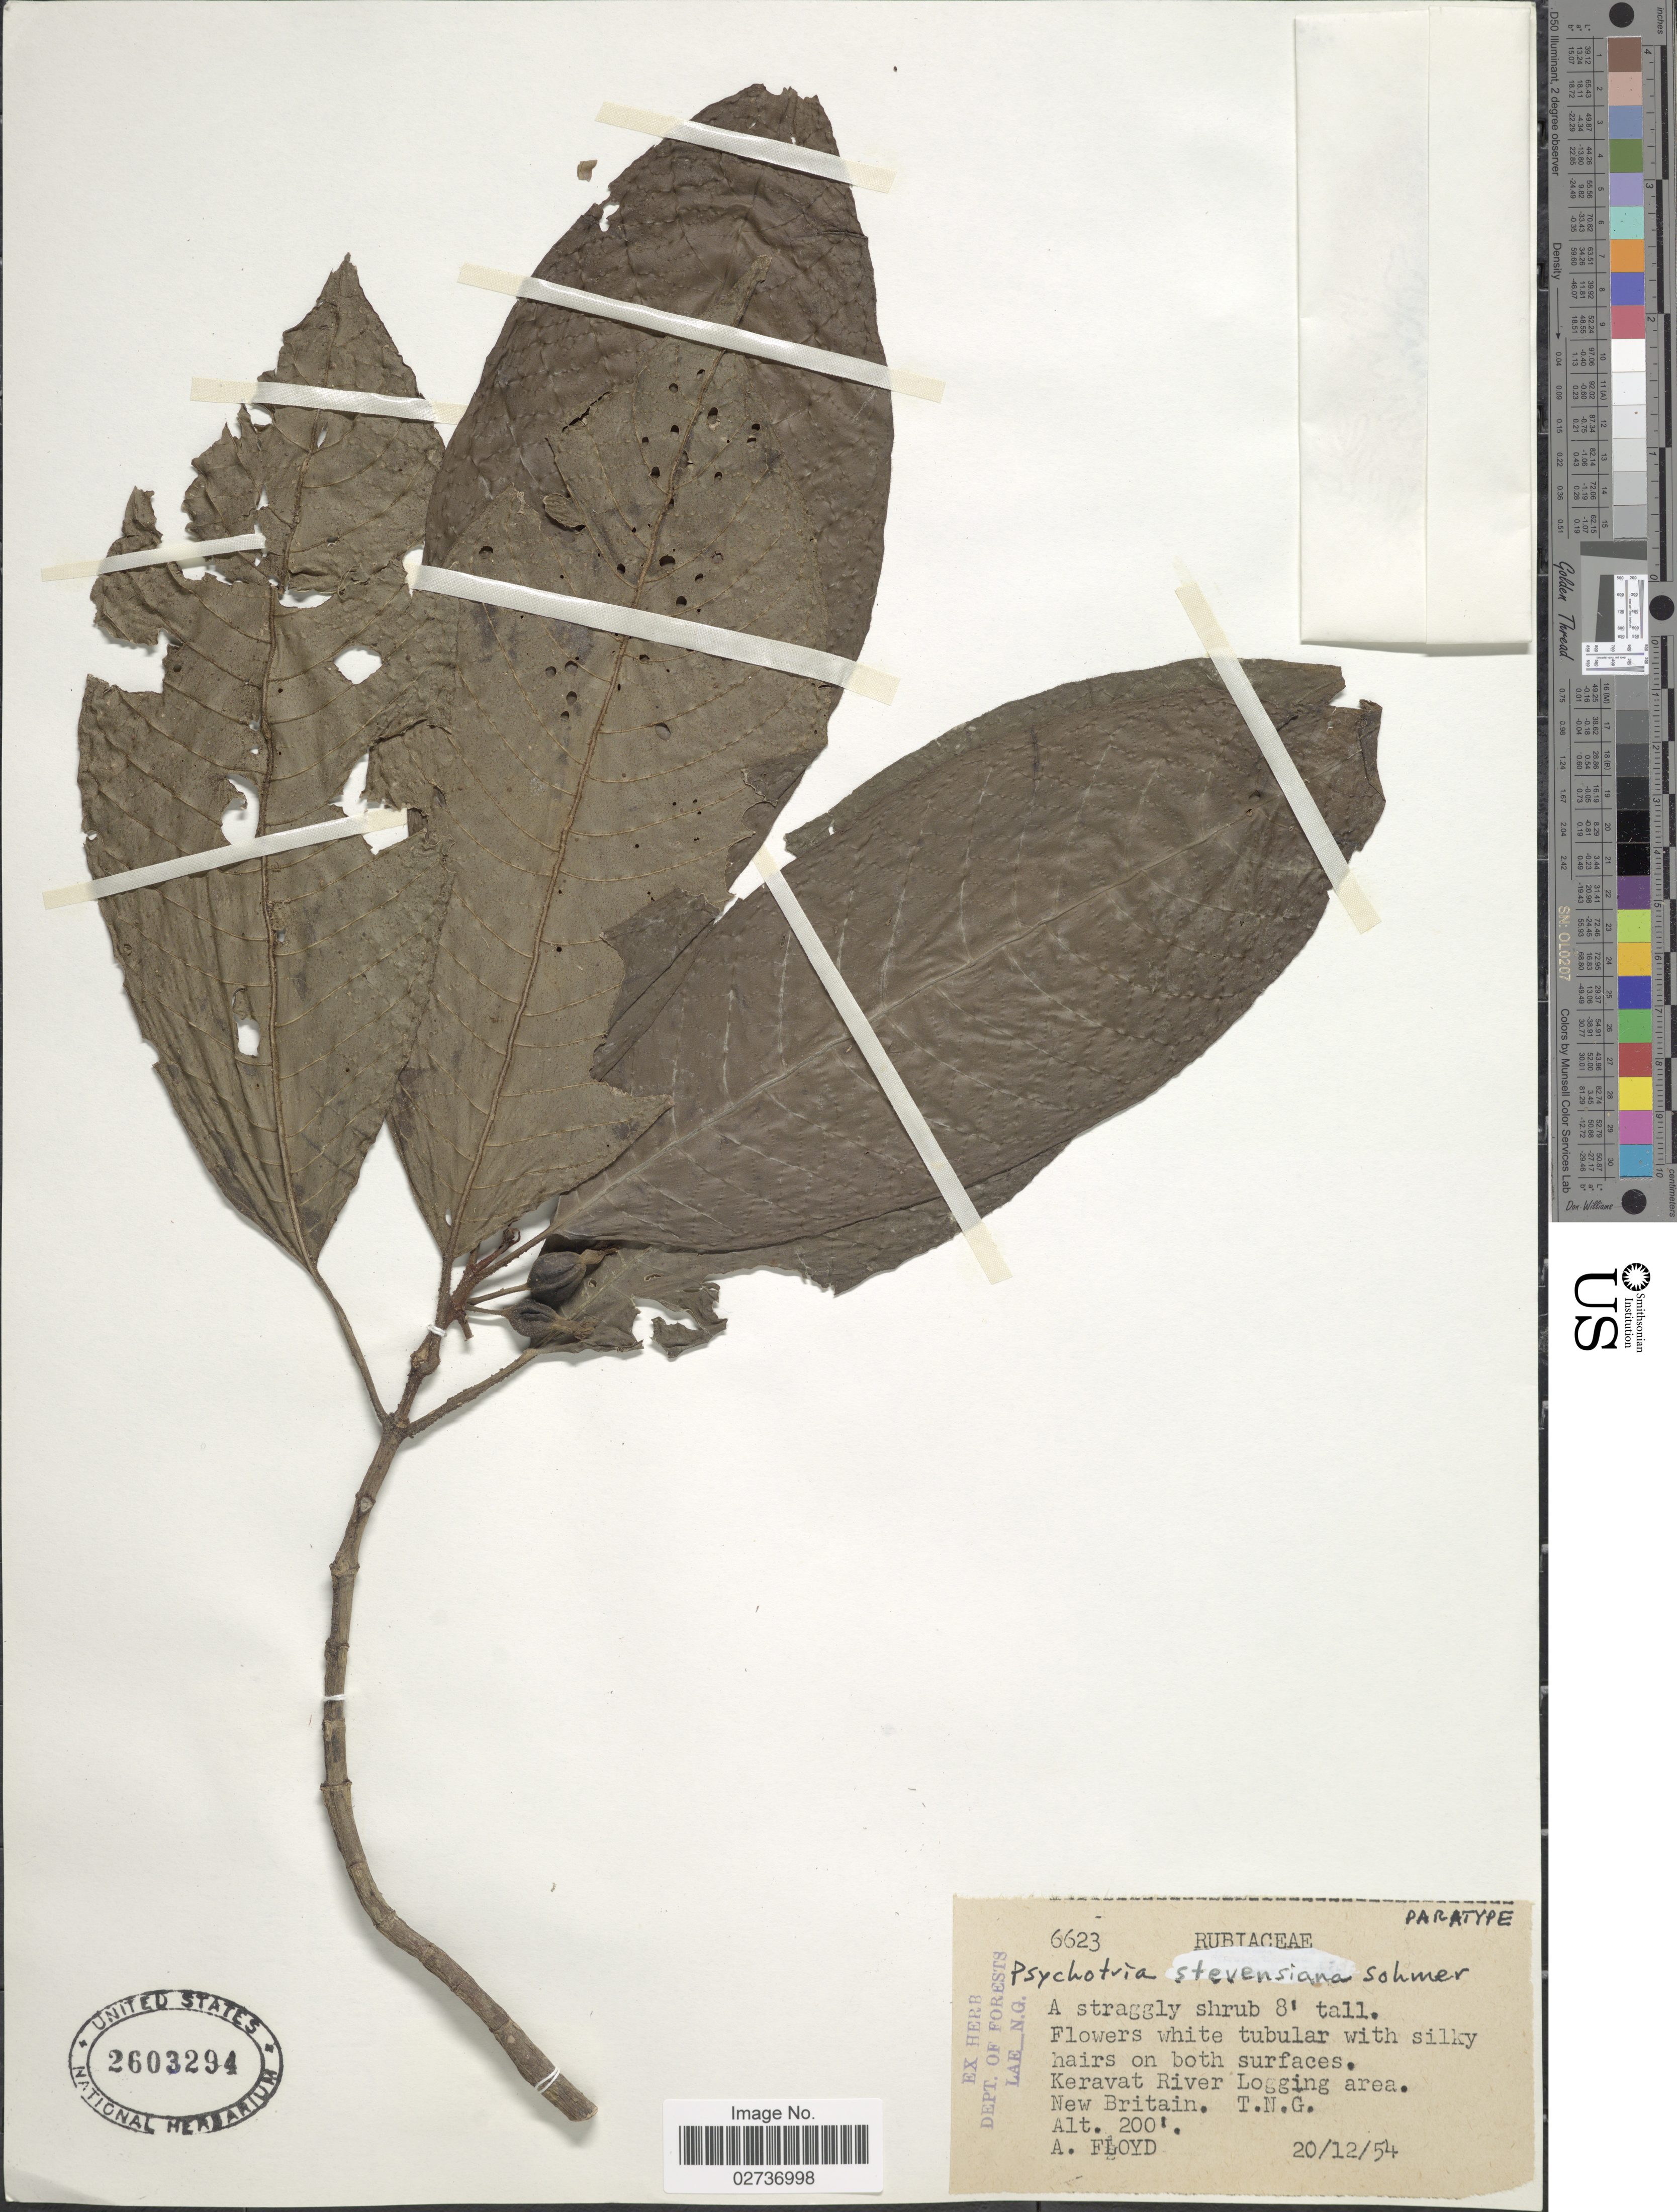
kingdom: Plantae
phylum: Tracheophyta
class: Magnoliopsida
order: Gentianales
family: Rubiaceae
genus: Psychotria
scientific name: Psychotria stevensiana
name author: Sohmer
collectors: A. Floyd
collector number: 6623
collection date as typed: Transcribed d/m/y: 20/12/54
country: Papua New Guinea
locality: Keravat River Logging area. New Britain, T.N.G.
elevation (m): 61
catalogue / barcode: US 2603294